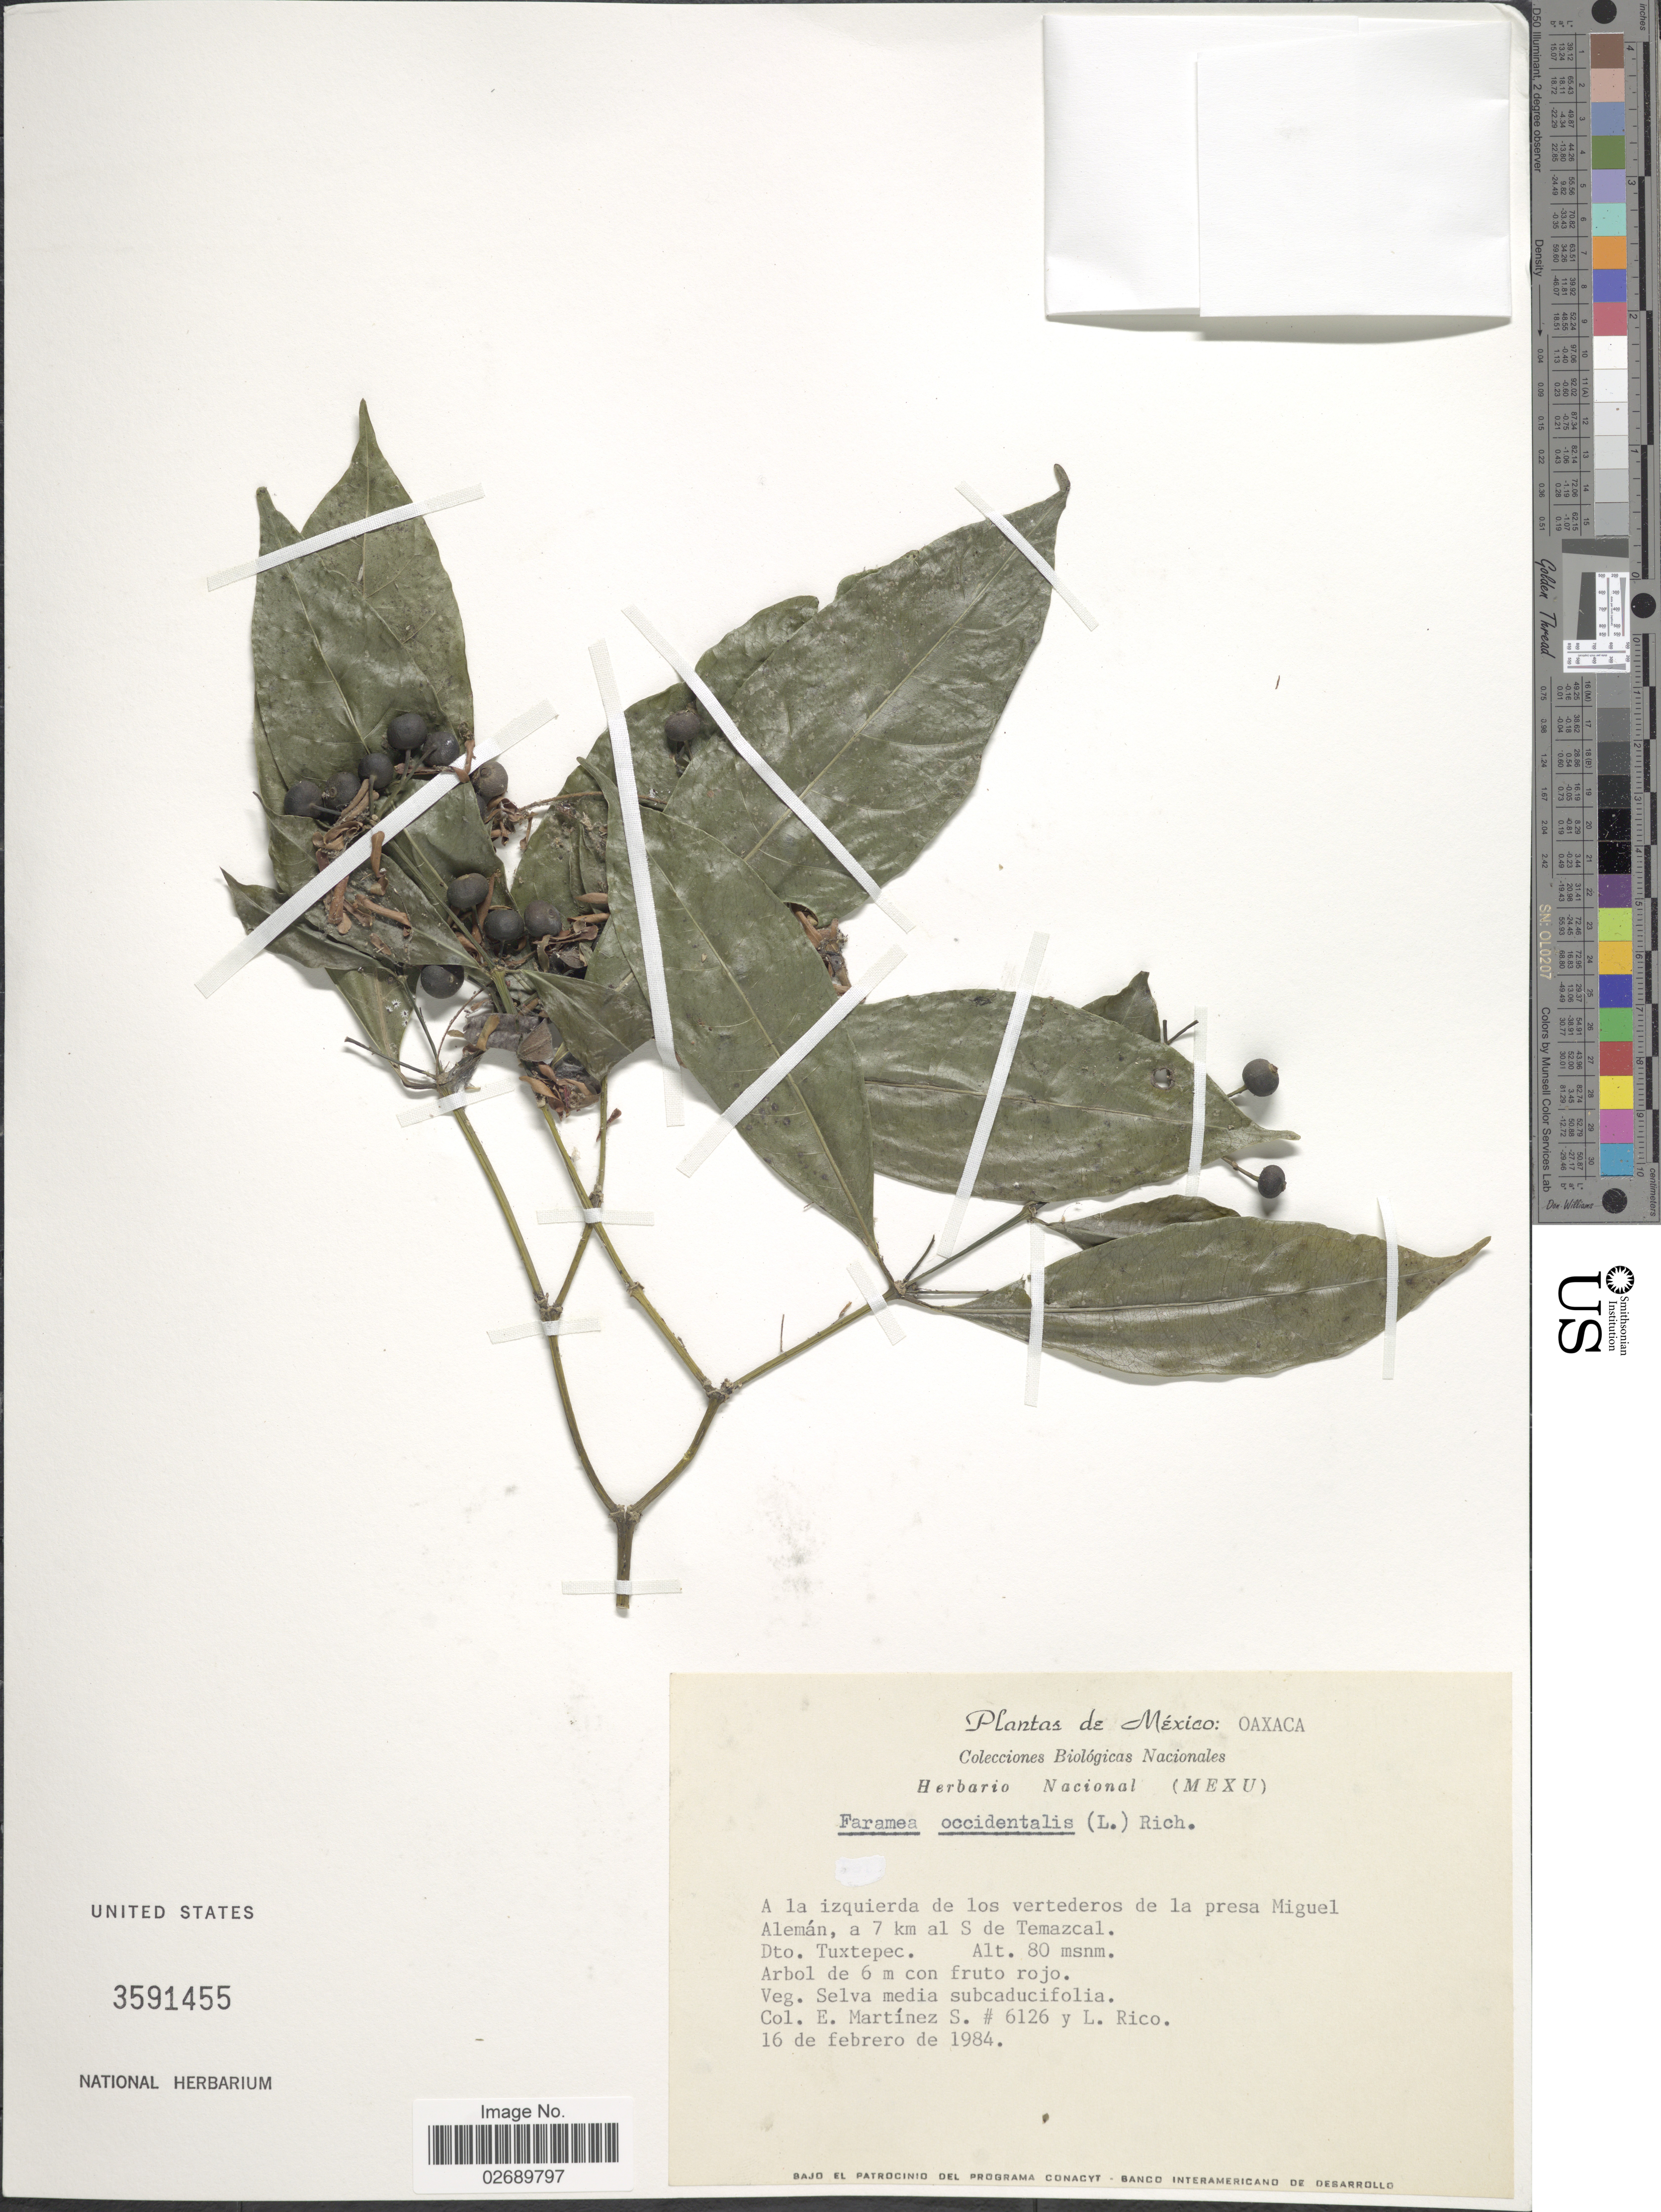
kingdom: Plantae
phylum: Tracheophyta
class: Magnoliopsida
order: Gentianales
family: Rubiaceae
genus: Faramea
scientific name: Faramea occidentalis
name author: (L.) A. Rich.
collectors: E. M. Martínez S. & L. Rico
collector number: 6126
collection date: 1984-02-16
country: Mexico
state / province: Oaxaca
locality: A la izquierda de los vertederos de la presa Miguel Aleman, a 7 km al S de Temazcal. Dist. Tuxtepec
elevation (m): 80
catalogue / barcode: US 3591455